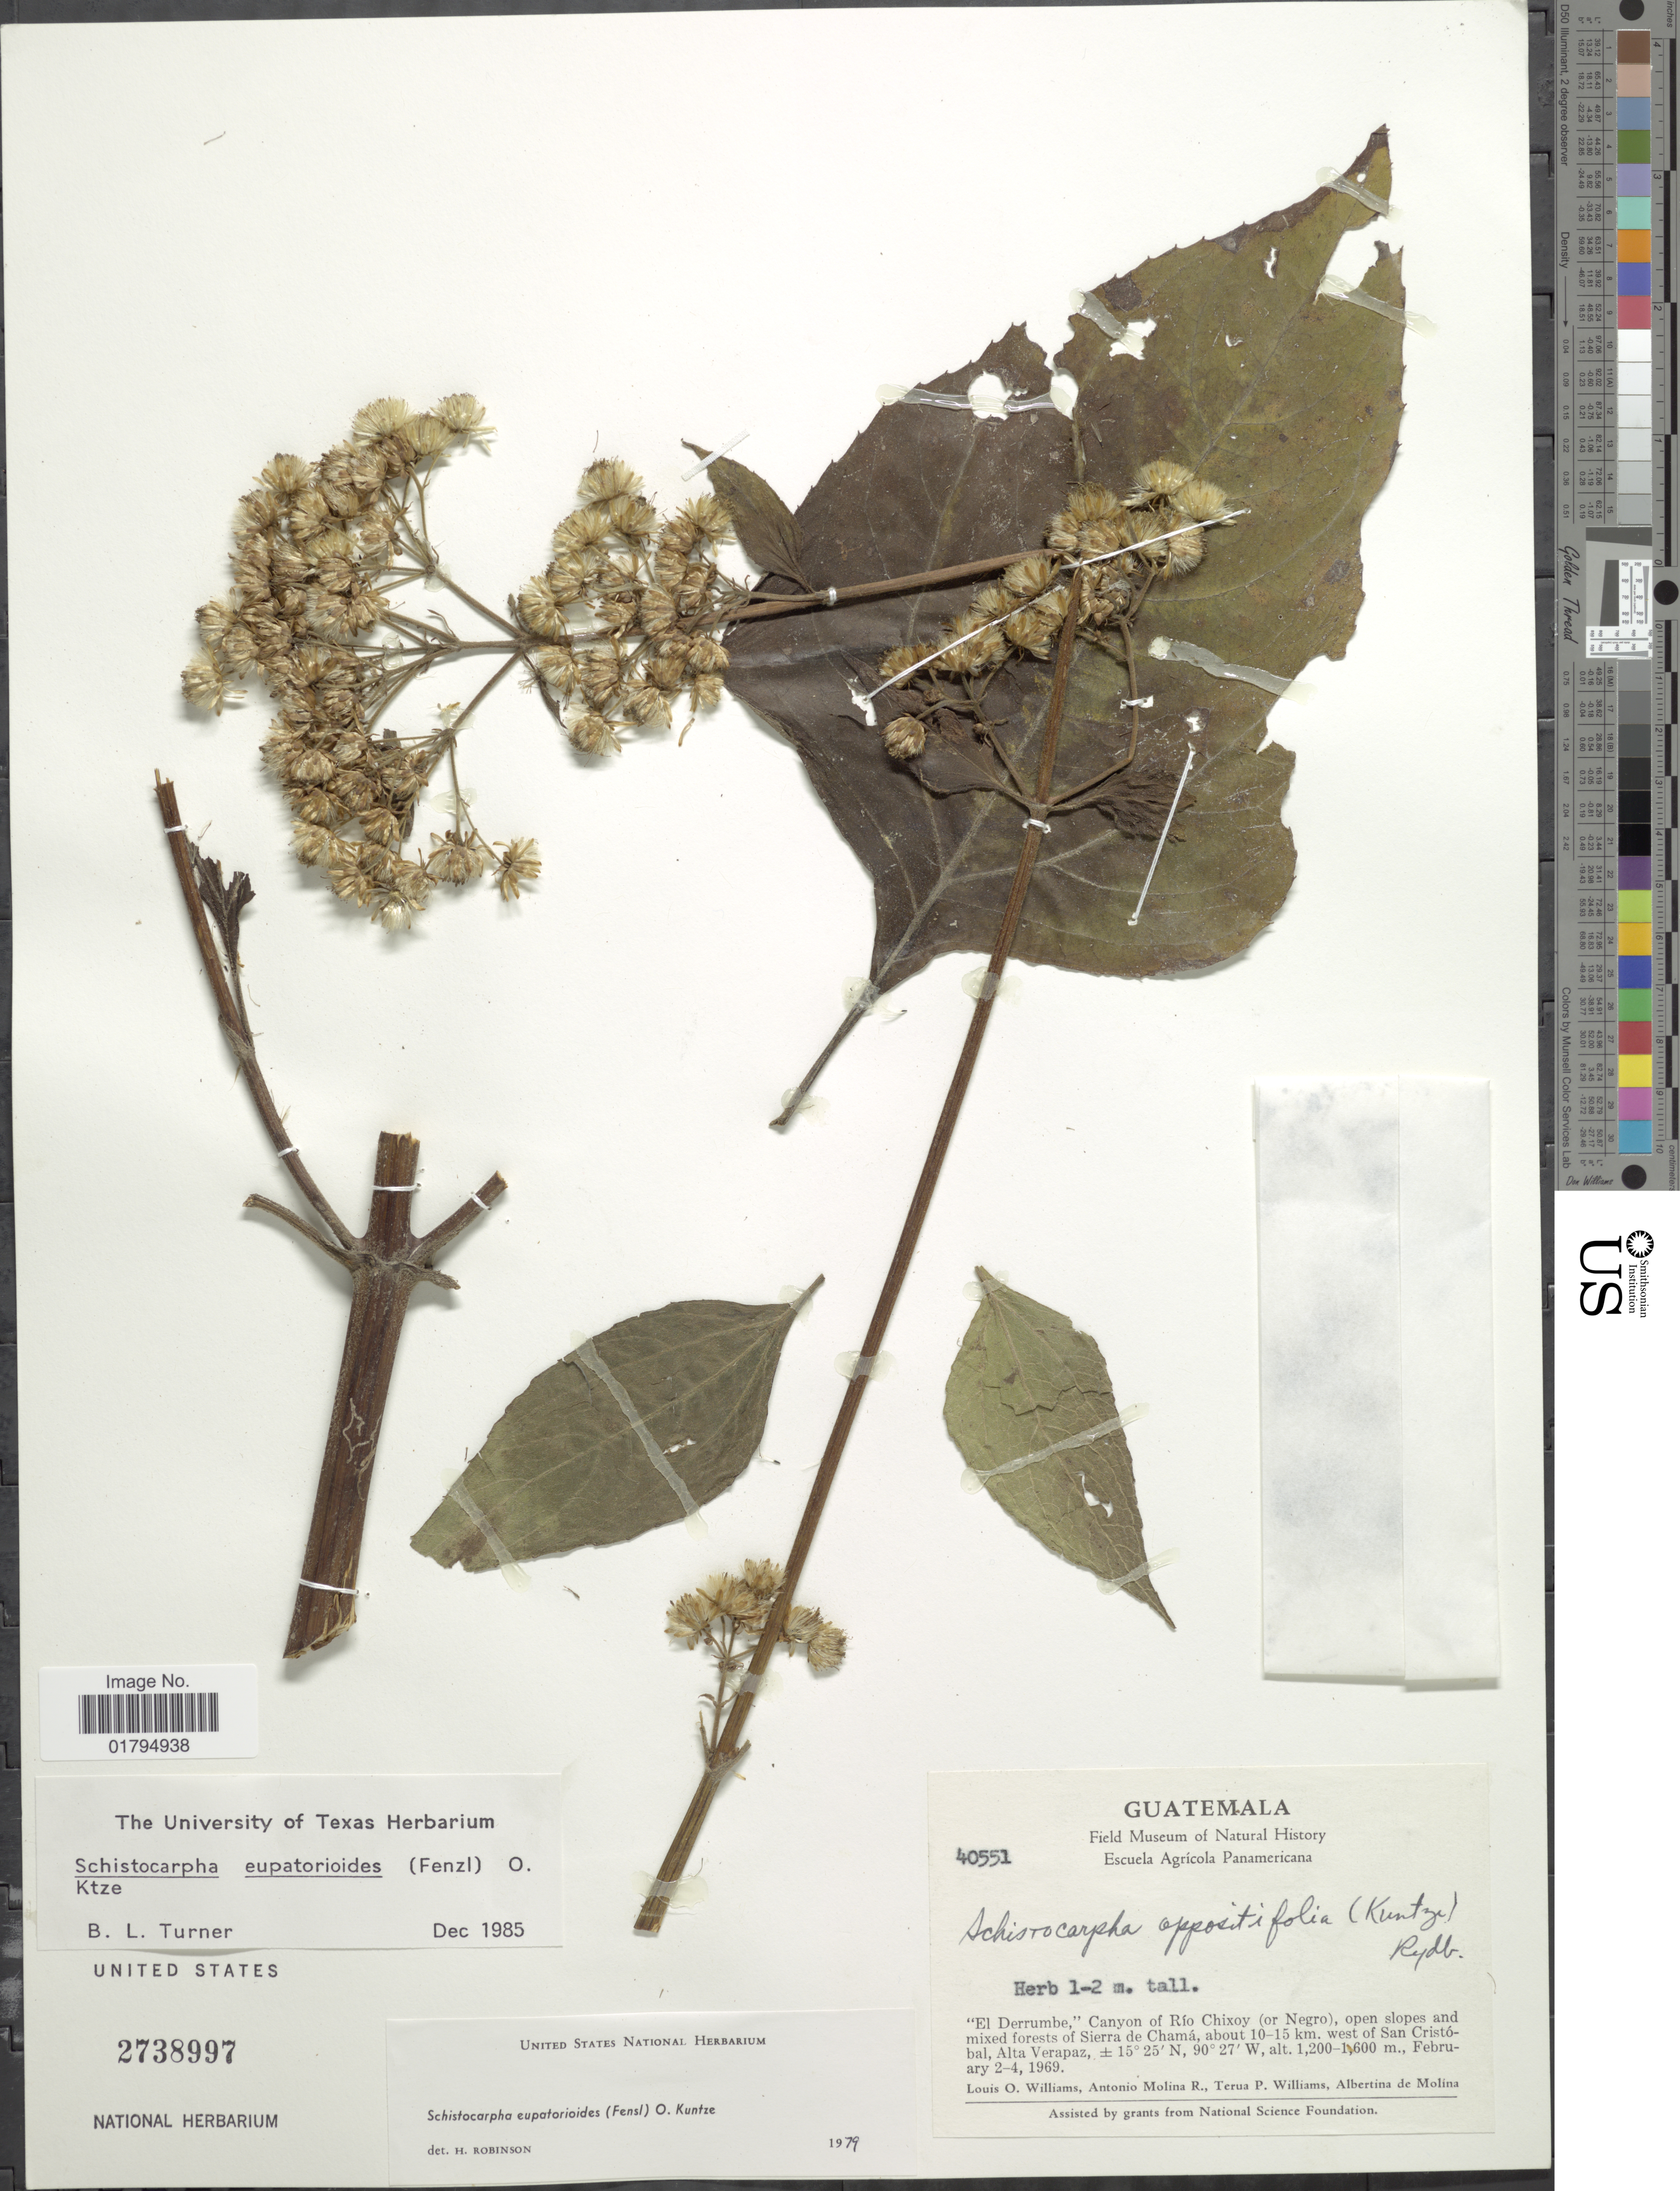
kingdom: Plantae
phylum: Tracheophyta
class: Magnoliopsida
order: Asterales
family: Asteraceae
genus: Schistocarpha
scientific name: Schistocarpha eupatorioides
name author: (Fenzl) Kuntze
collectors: L. O. Williams, A. Molina R., T. P. Williams & A. R. Molina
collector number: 40551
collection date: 1969-02-02/1969-02-04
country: Guatemala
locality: El Derumbre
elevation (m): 1200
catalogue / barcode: US 2738997